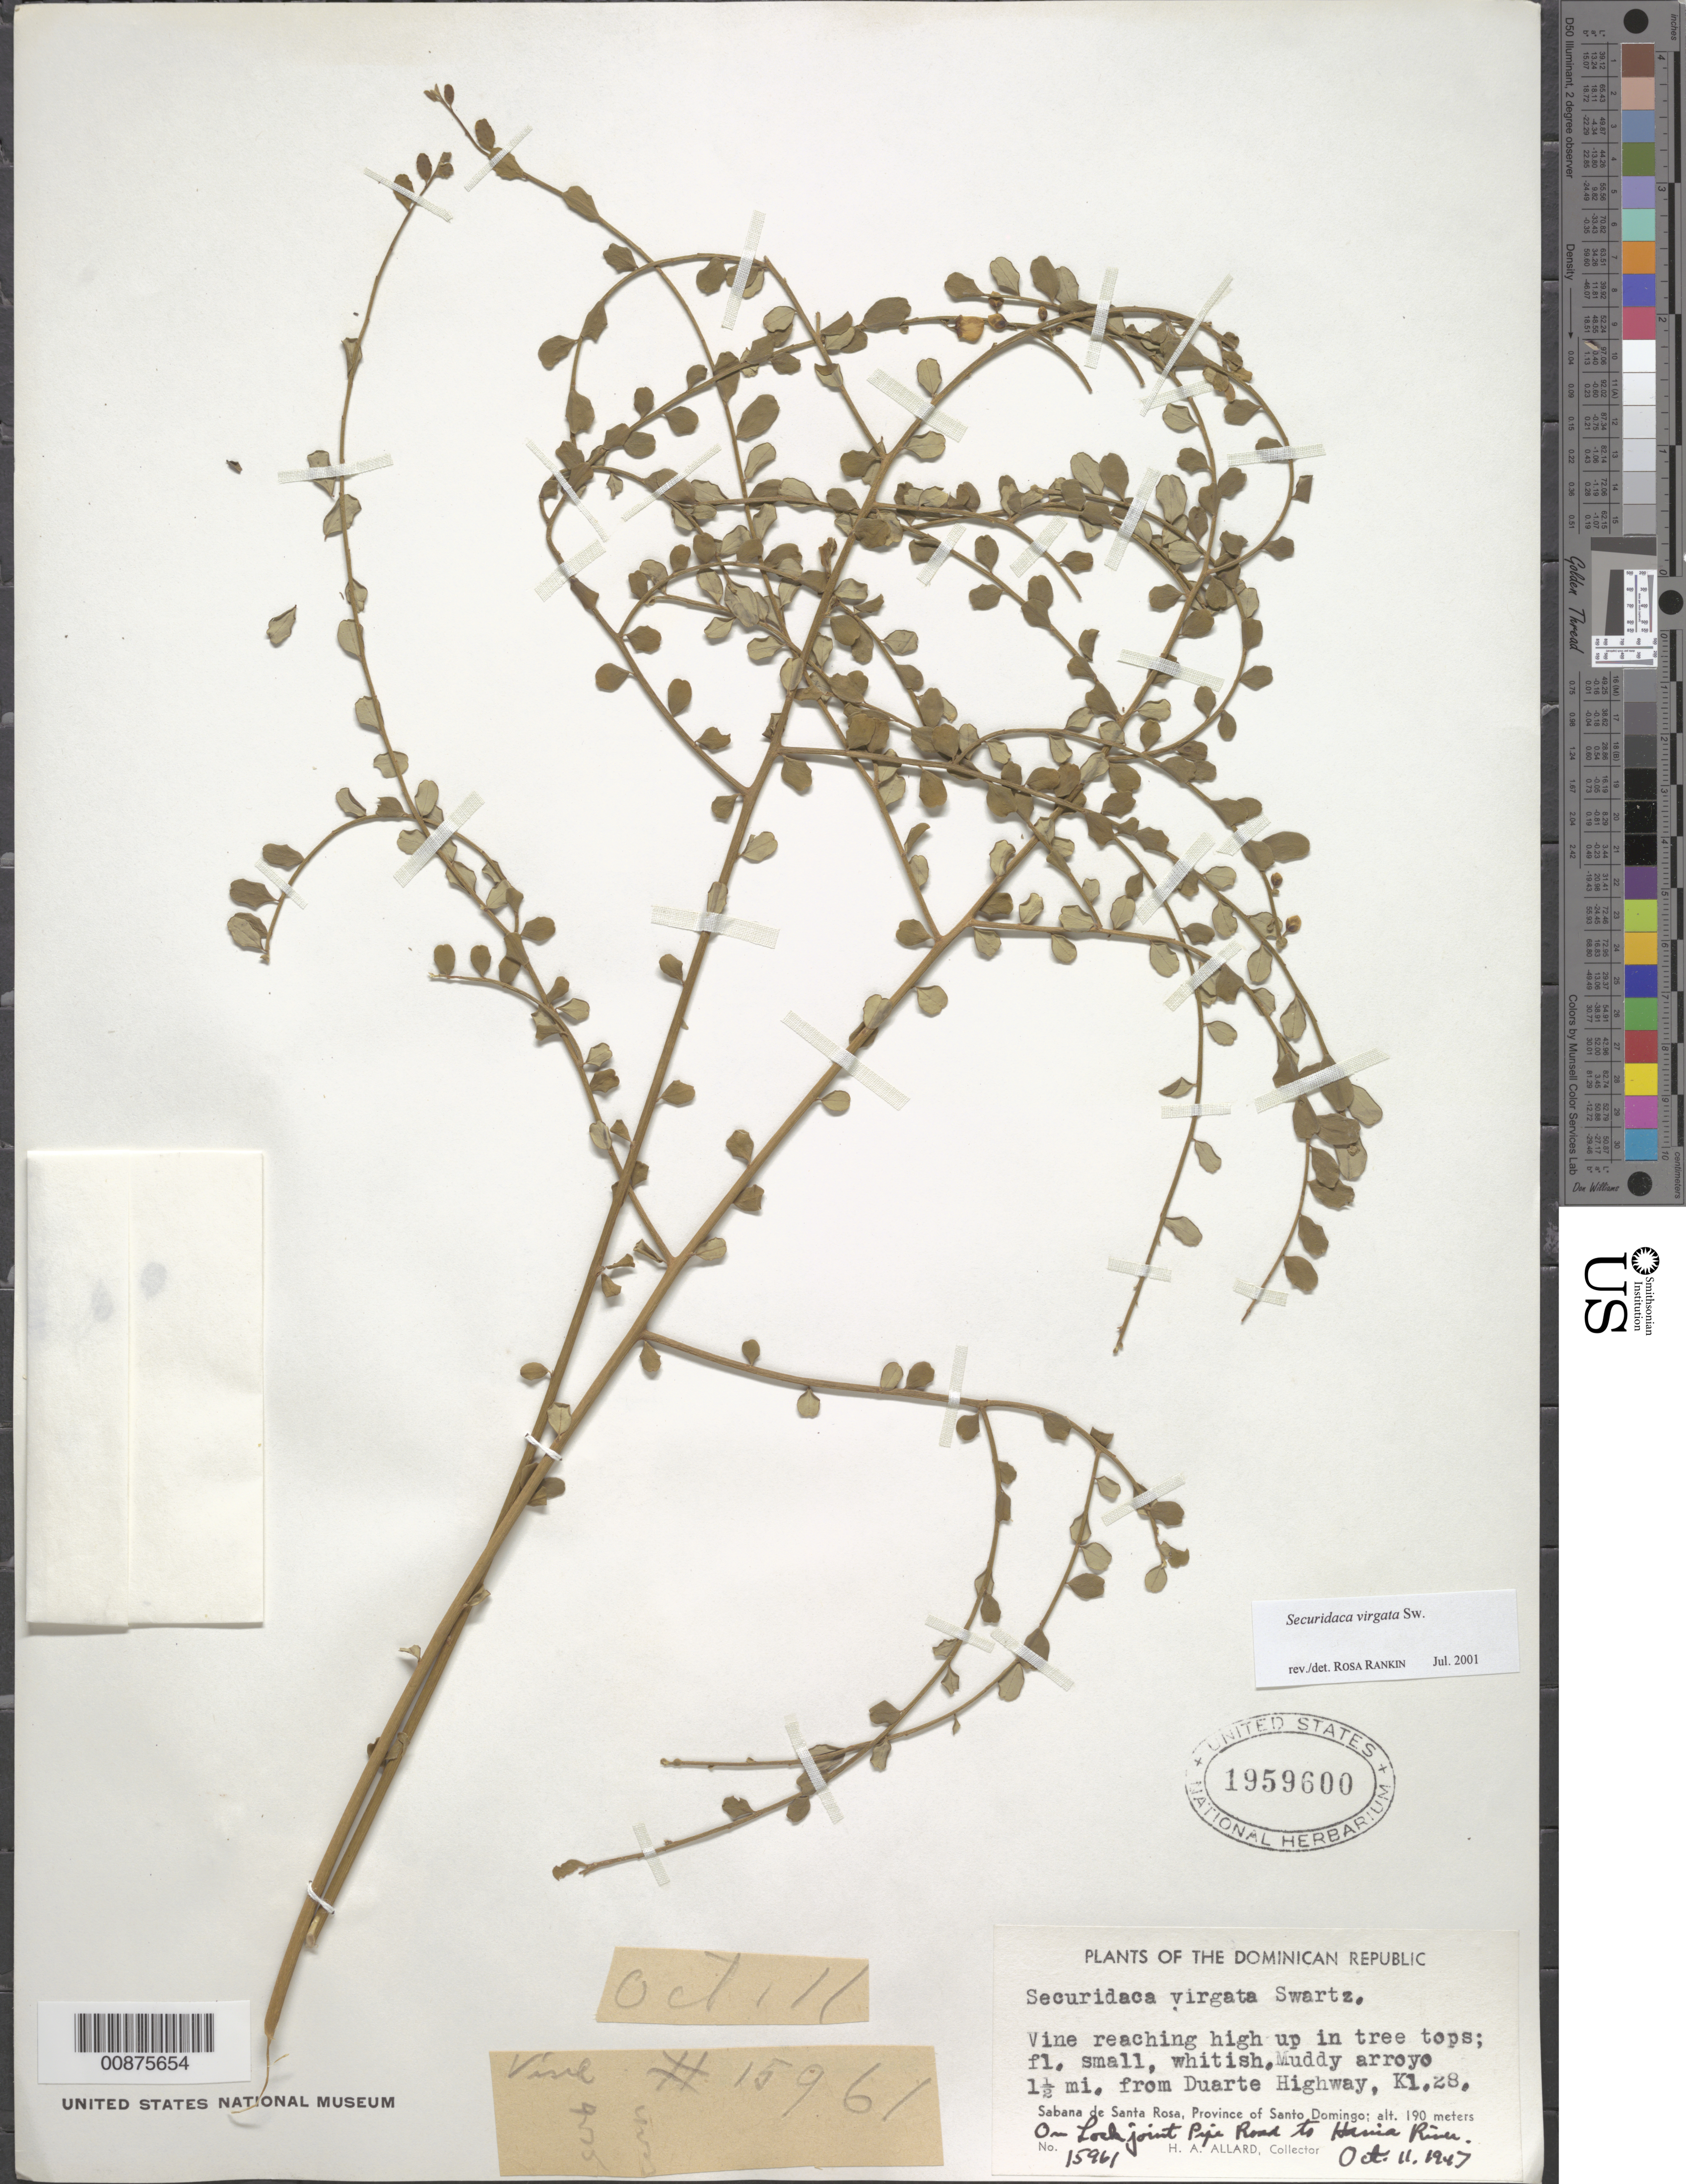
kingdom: Plantae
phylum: Tracheophyta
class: Magnoliopsida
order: Fabales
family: Polygalaceae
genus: Securidaca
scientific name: Securidaca virgata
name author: Sw.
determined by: Rankin Rodriguez, Rosa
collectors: H. A. Allard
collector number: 15961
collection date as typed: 11 Oct 1947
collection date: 1947-10-11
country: Dominican Republic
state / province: Distrito Nacional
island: Hispaniola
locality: Sabana de Santa Rosa, 1.5 miles from Duarte Highway, Kl. 28, on Lockjoint Pipe Road to Haina River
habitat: Reaching high up in tree tops, muddy arroyo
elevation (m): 190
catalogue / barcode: US 1959600